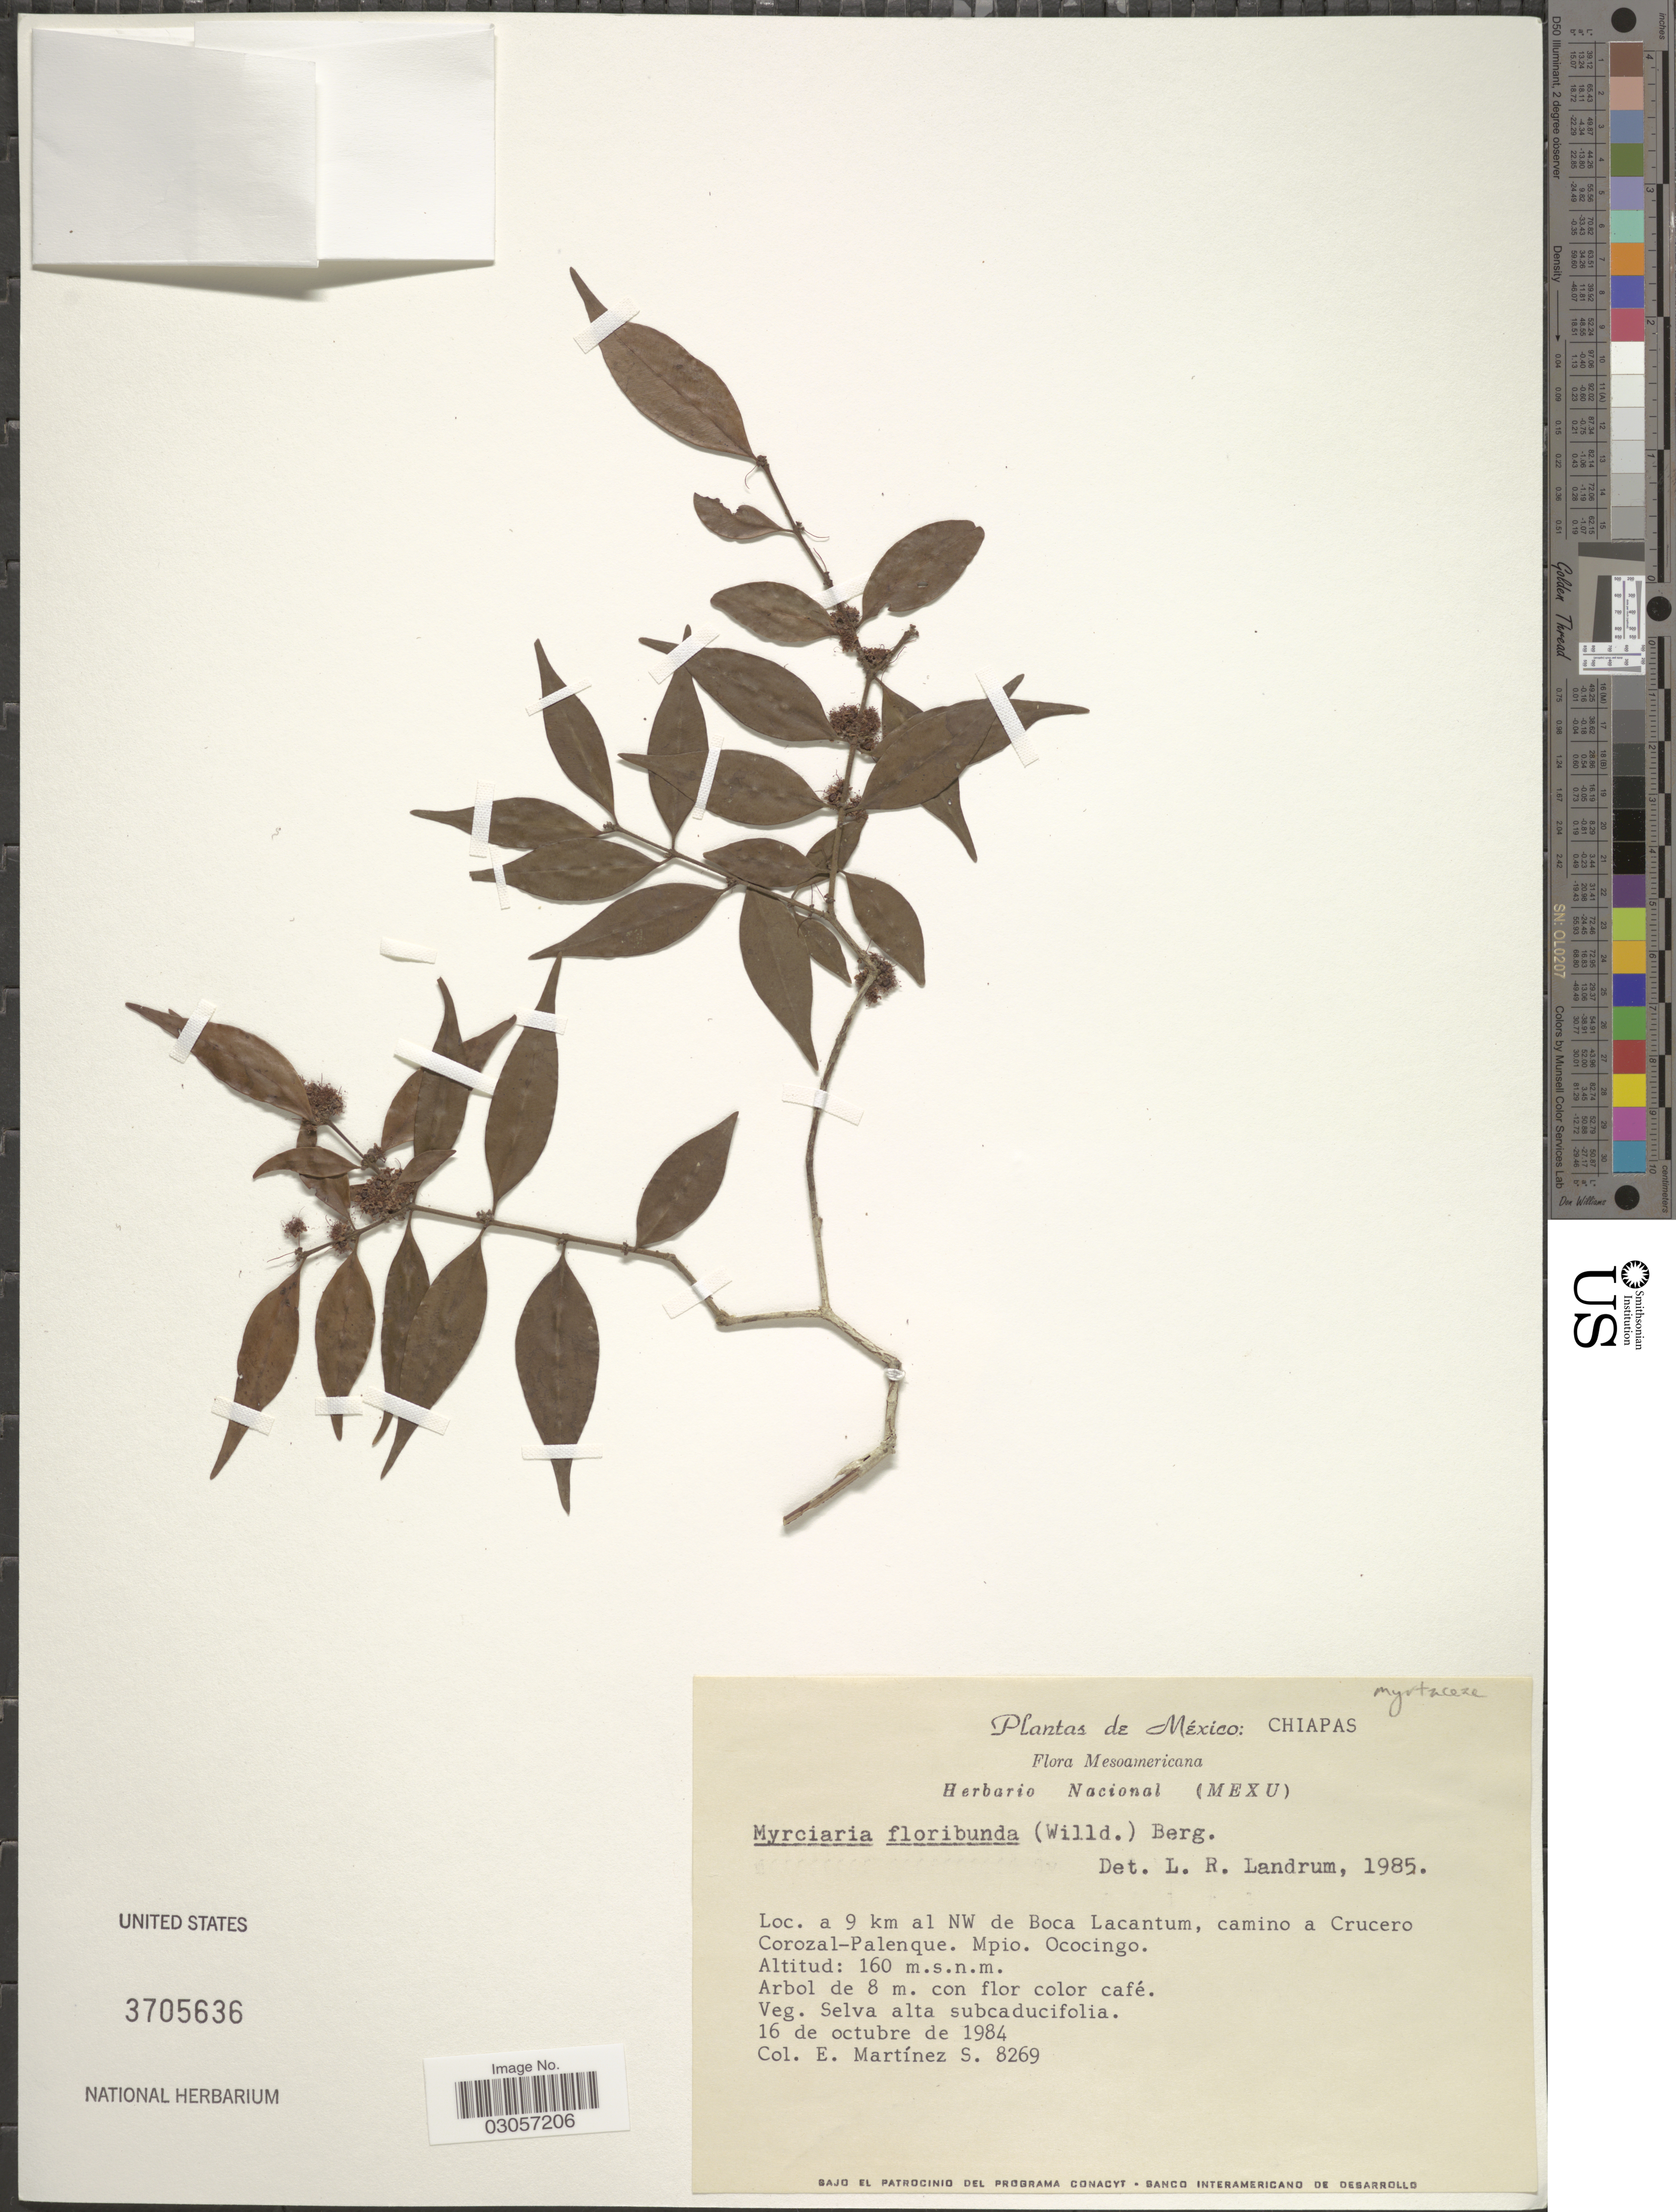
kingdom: Plantae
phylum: Tracheophyta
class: Magnoliopsida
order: Myrtales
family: Myrtaceae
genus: Myrciaria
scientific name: Myrciaria floribunda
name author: (H. West ex Willd.) O. Berg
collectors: E. M. Martínez S.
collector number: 8269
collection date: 1984-10-16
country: Mexico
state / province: Chiapas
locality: A 9 km al NW de Boca Lacantum, camino a Crucero Corozal-Palenque, Mpio. Ococingo.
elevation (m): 160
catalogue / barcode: US 3705636